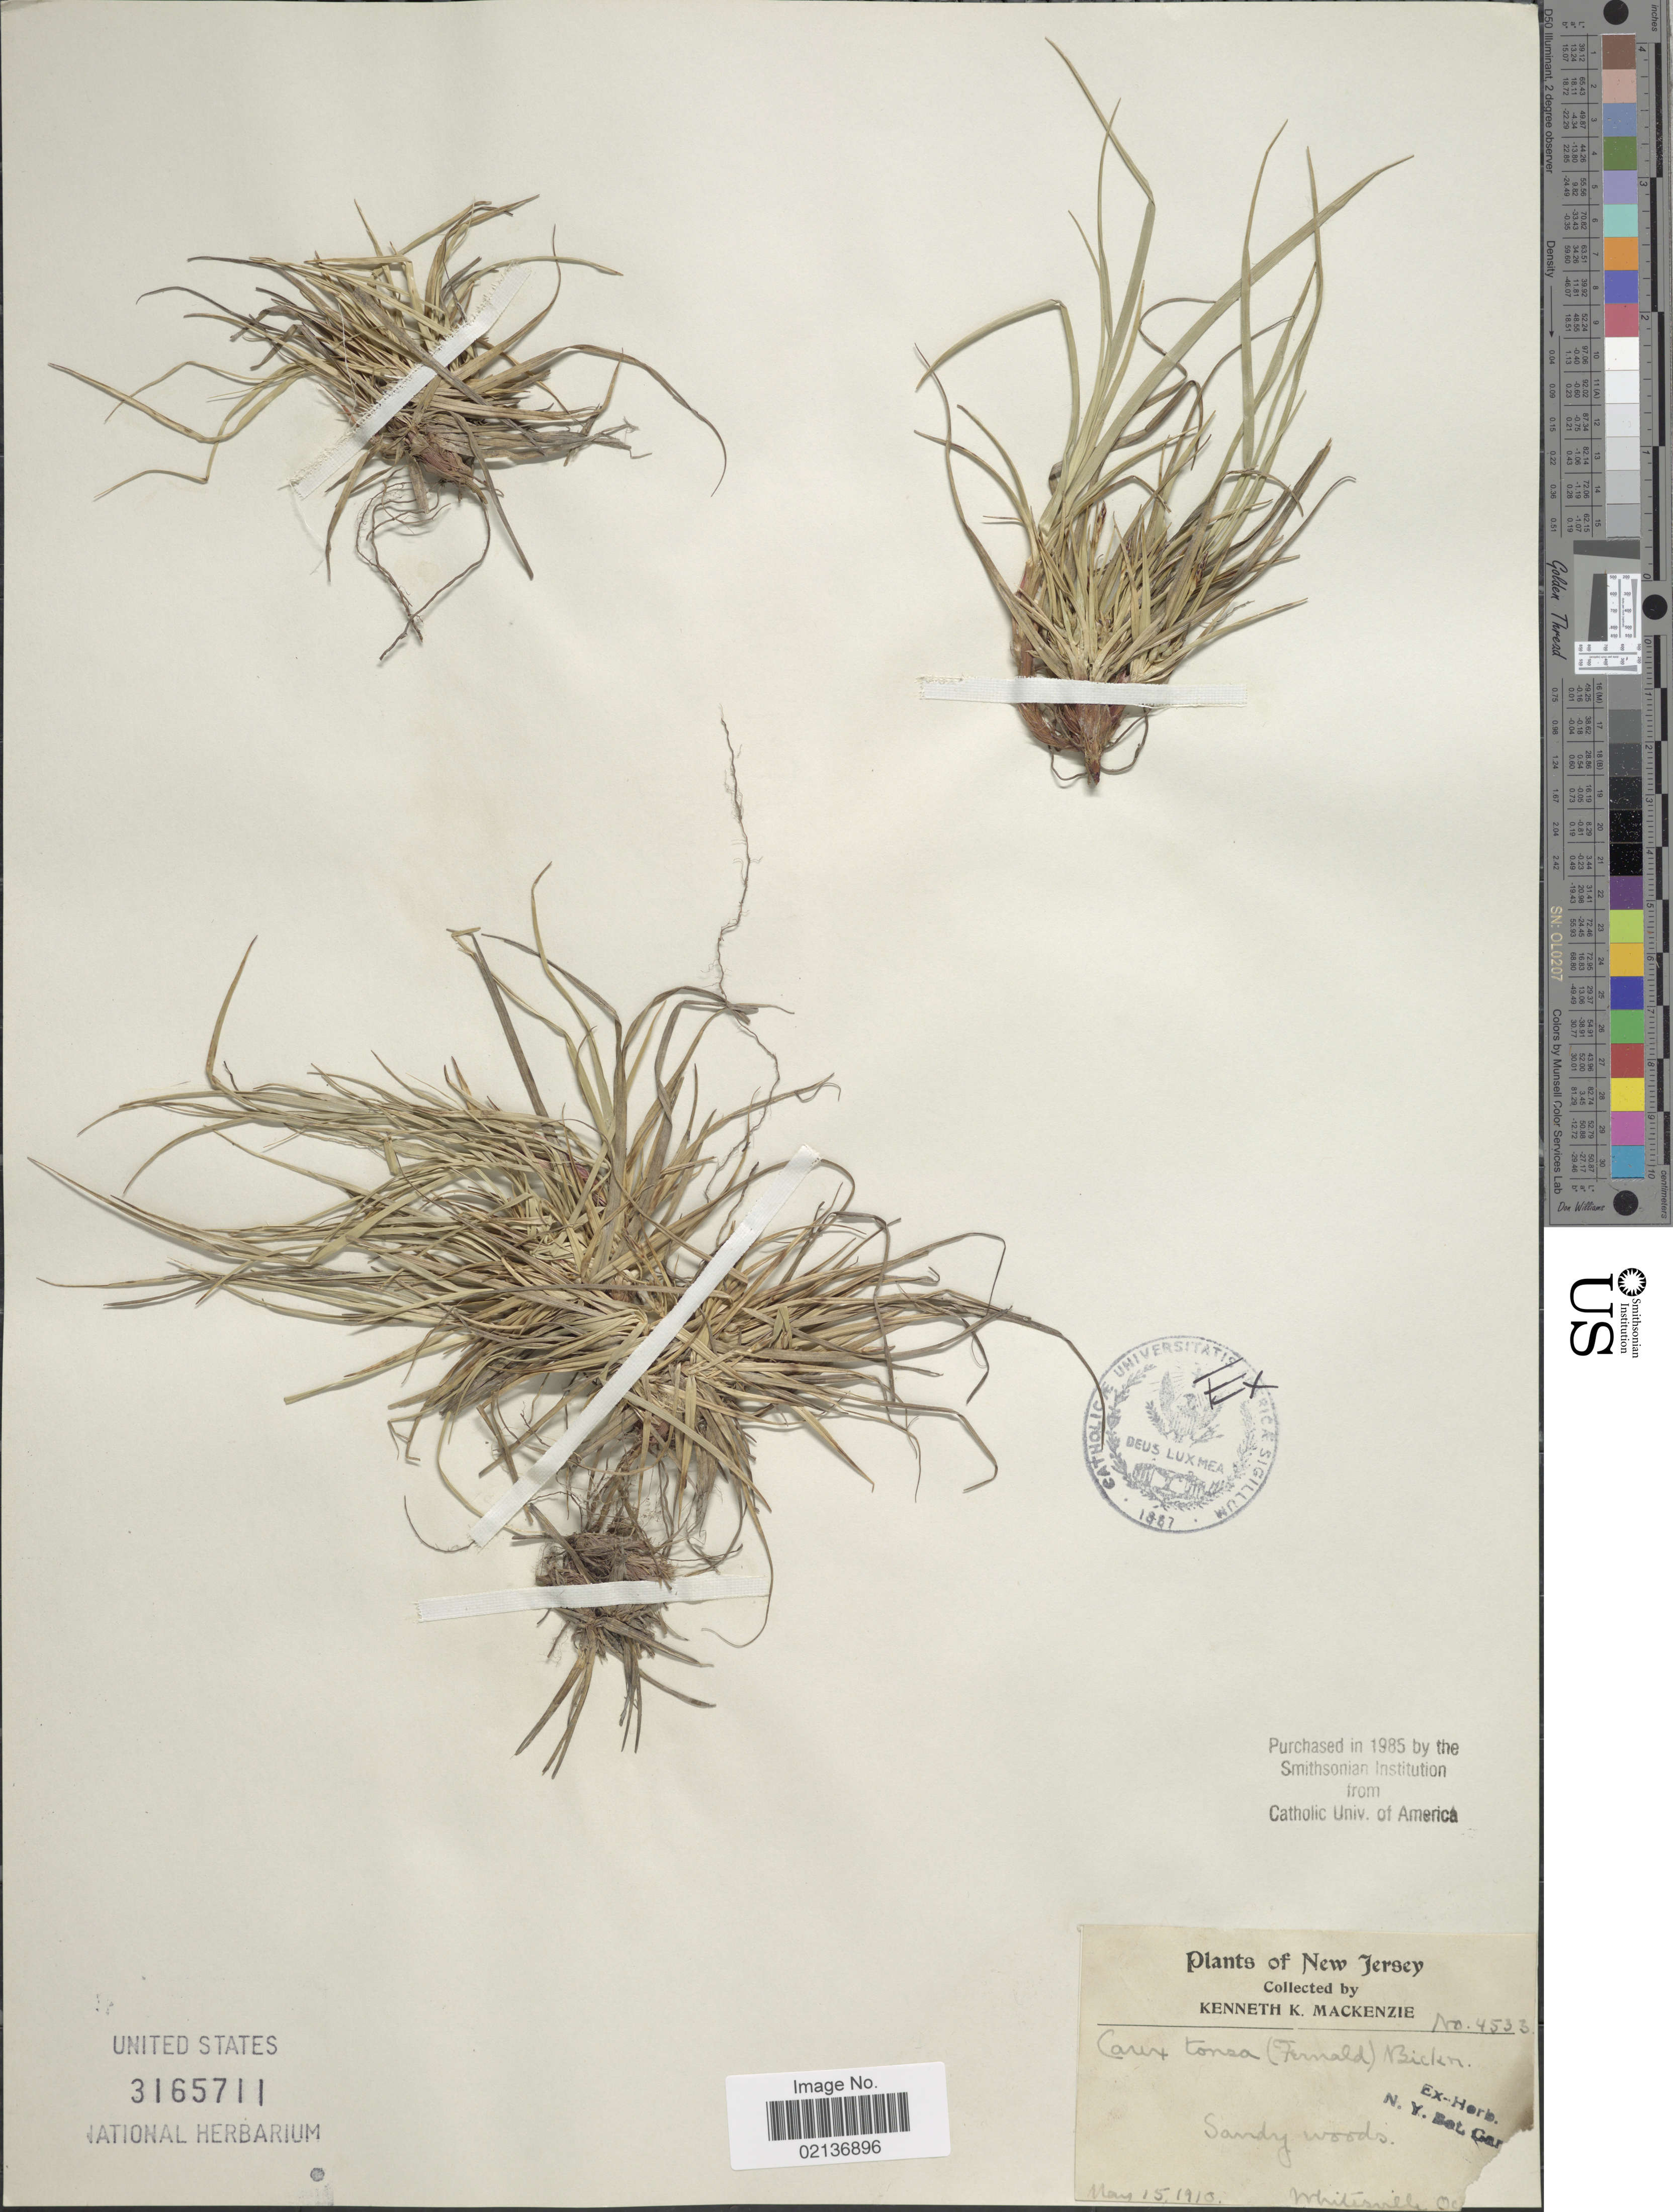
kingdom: Plantae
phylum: Tracheophyta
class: Liliopsida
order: Poales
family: Cyperaceae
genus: Carex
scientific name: Carex tonsa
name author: (Fernald) E.P. Bicknell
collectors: K. K. Mackenzie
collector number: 4533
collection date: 1910-05-15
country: United States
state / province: New Jersey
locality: Whitesville Ocean Co.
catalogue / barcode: US 3165711